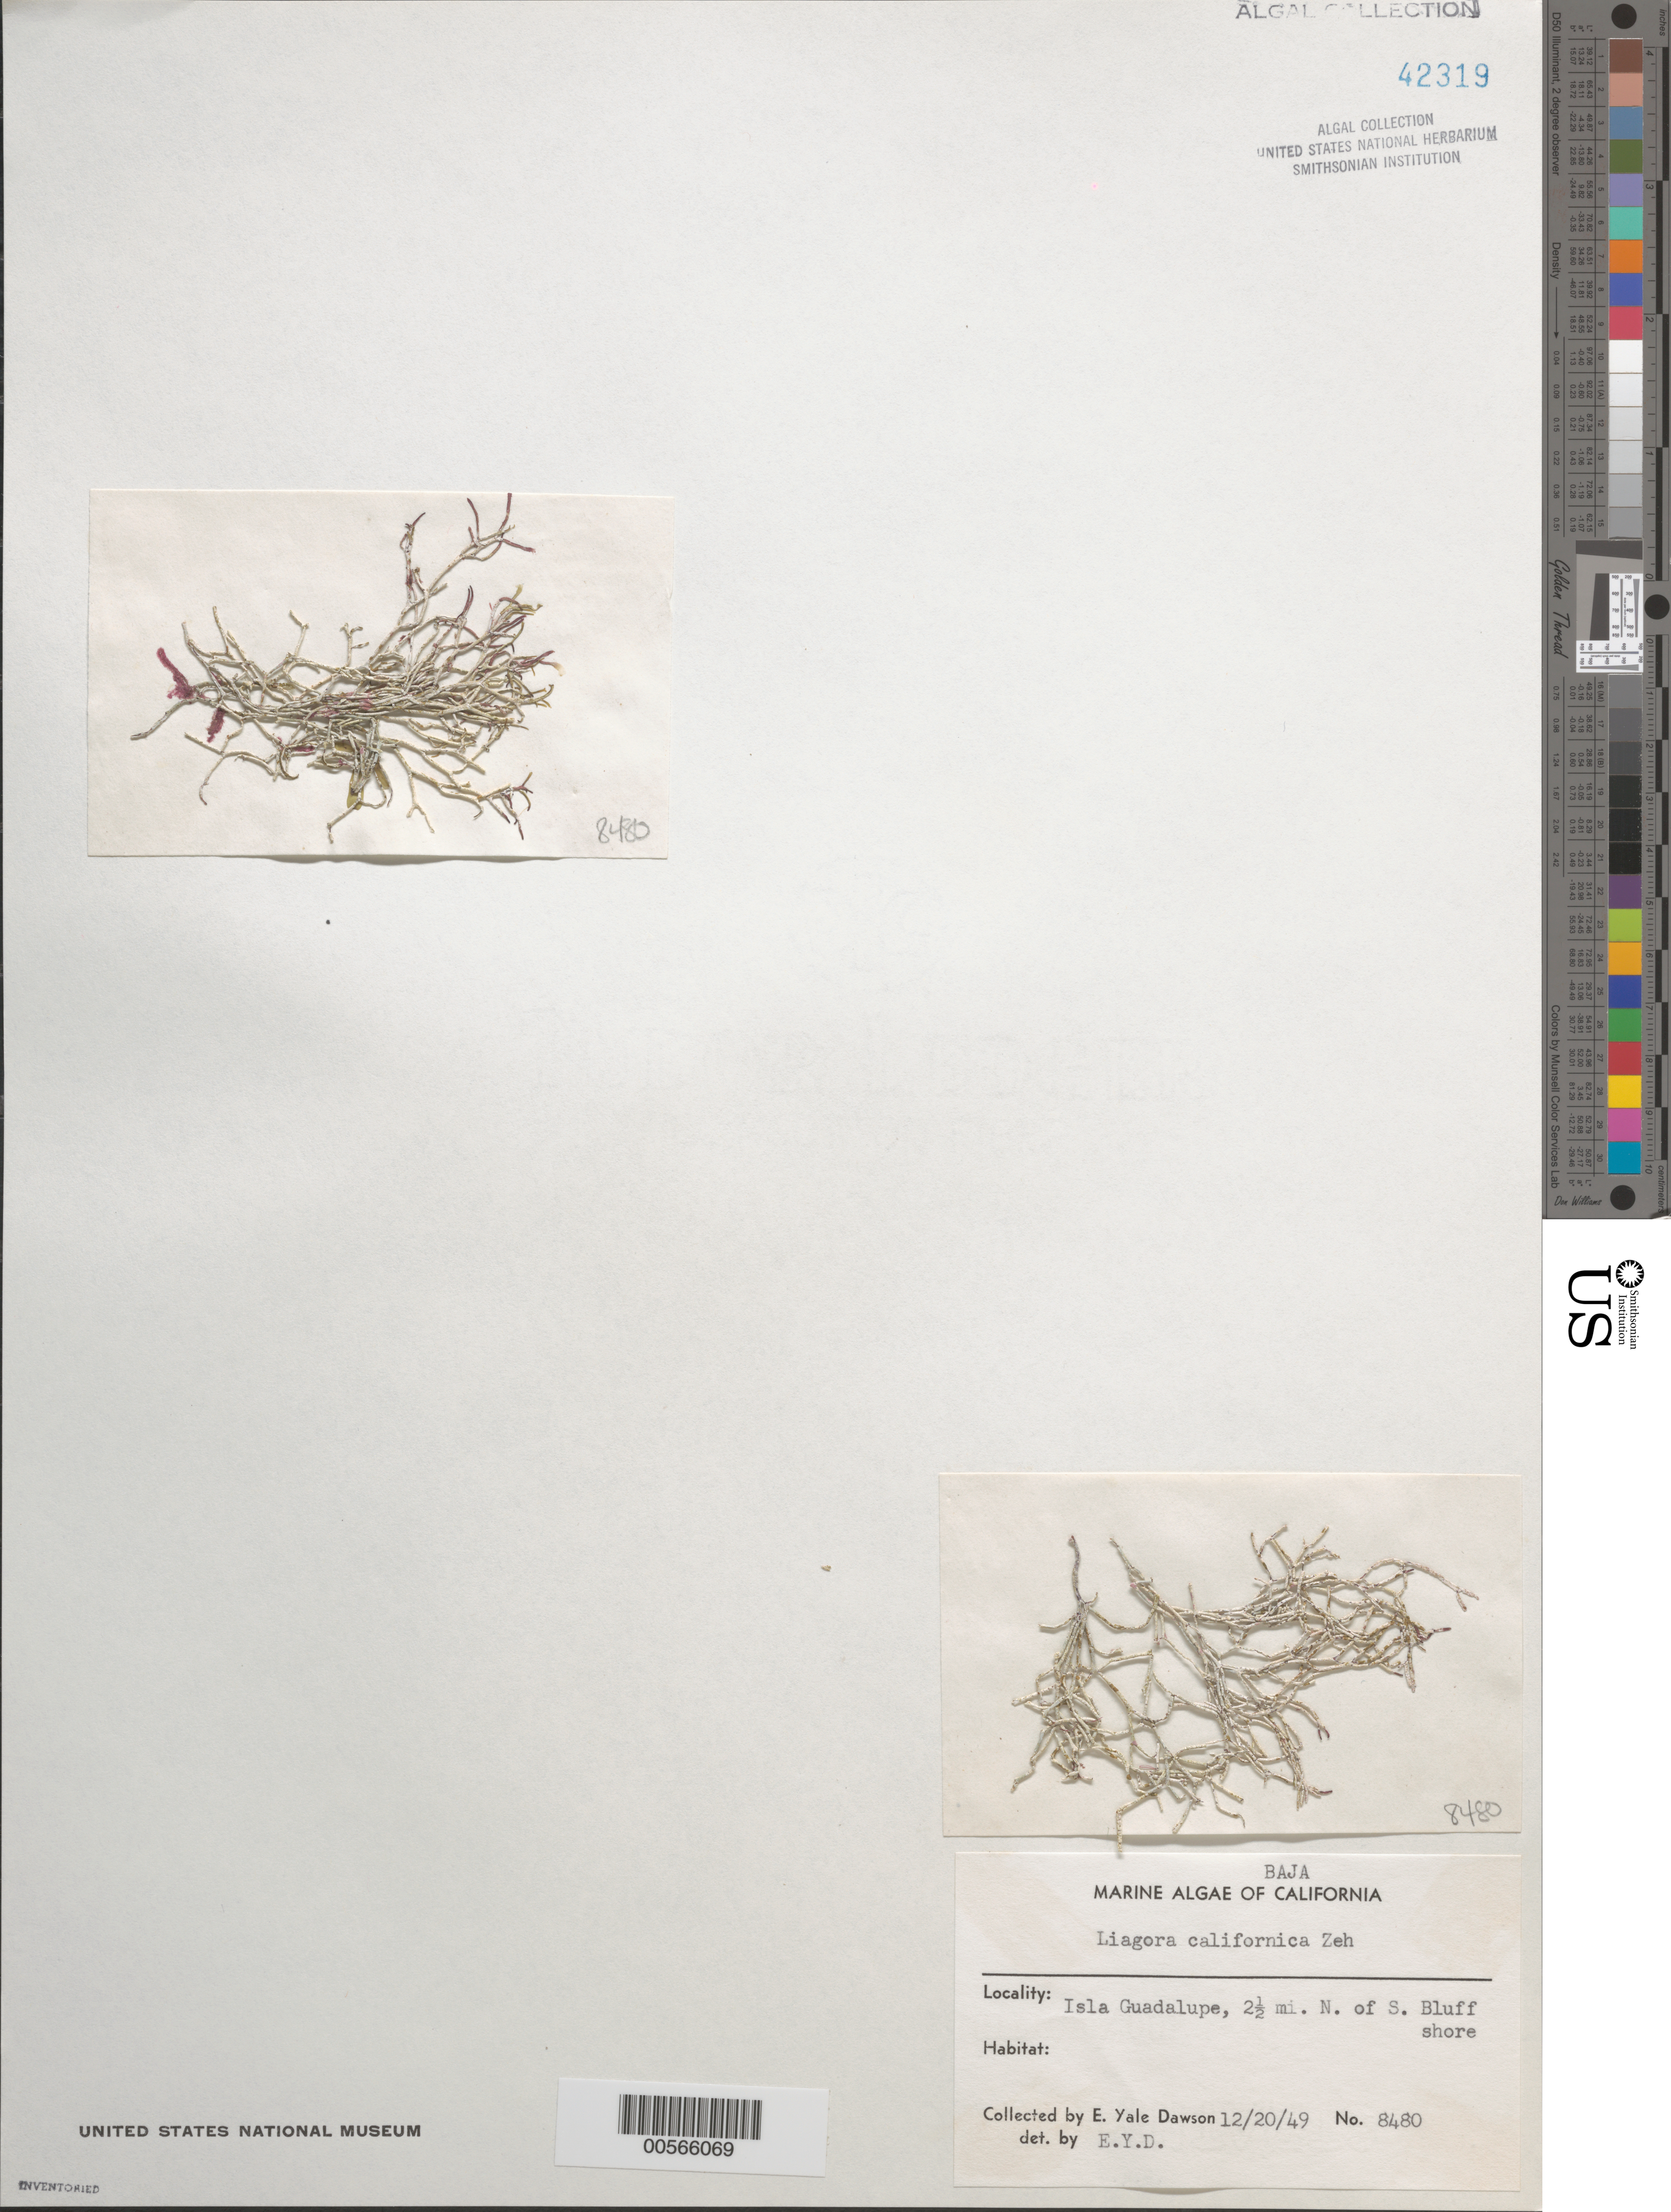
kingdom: Plantae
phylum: Rhodophyta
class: Florideophyceae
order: Nemaliales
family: Liagoraceae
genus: Liagora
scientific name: Liagora californica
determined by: Dawson, E. Y.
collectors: E. Y. Dawson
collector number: EYD 8480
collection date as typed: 20 Dec 1949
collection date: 1949-12-20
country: Mexico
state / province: Baja California Norte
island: Isla Guadalupe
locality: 2.5 miles north of South Bluff shore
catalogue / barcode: US 42319